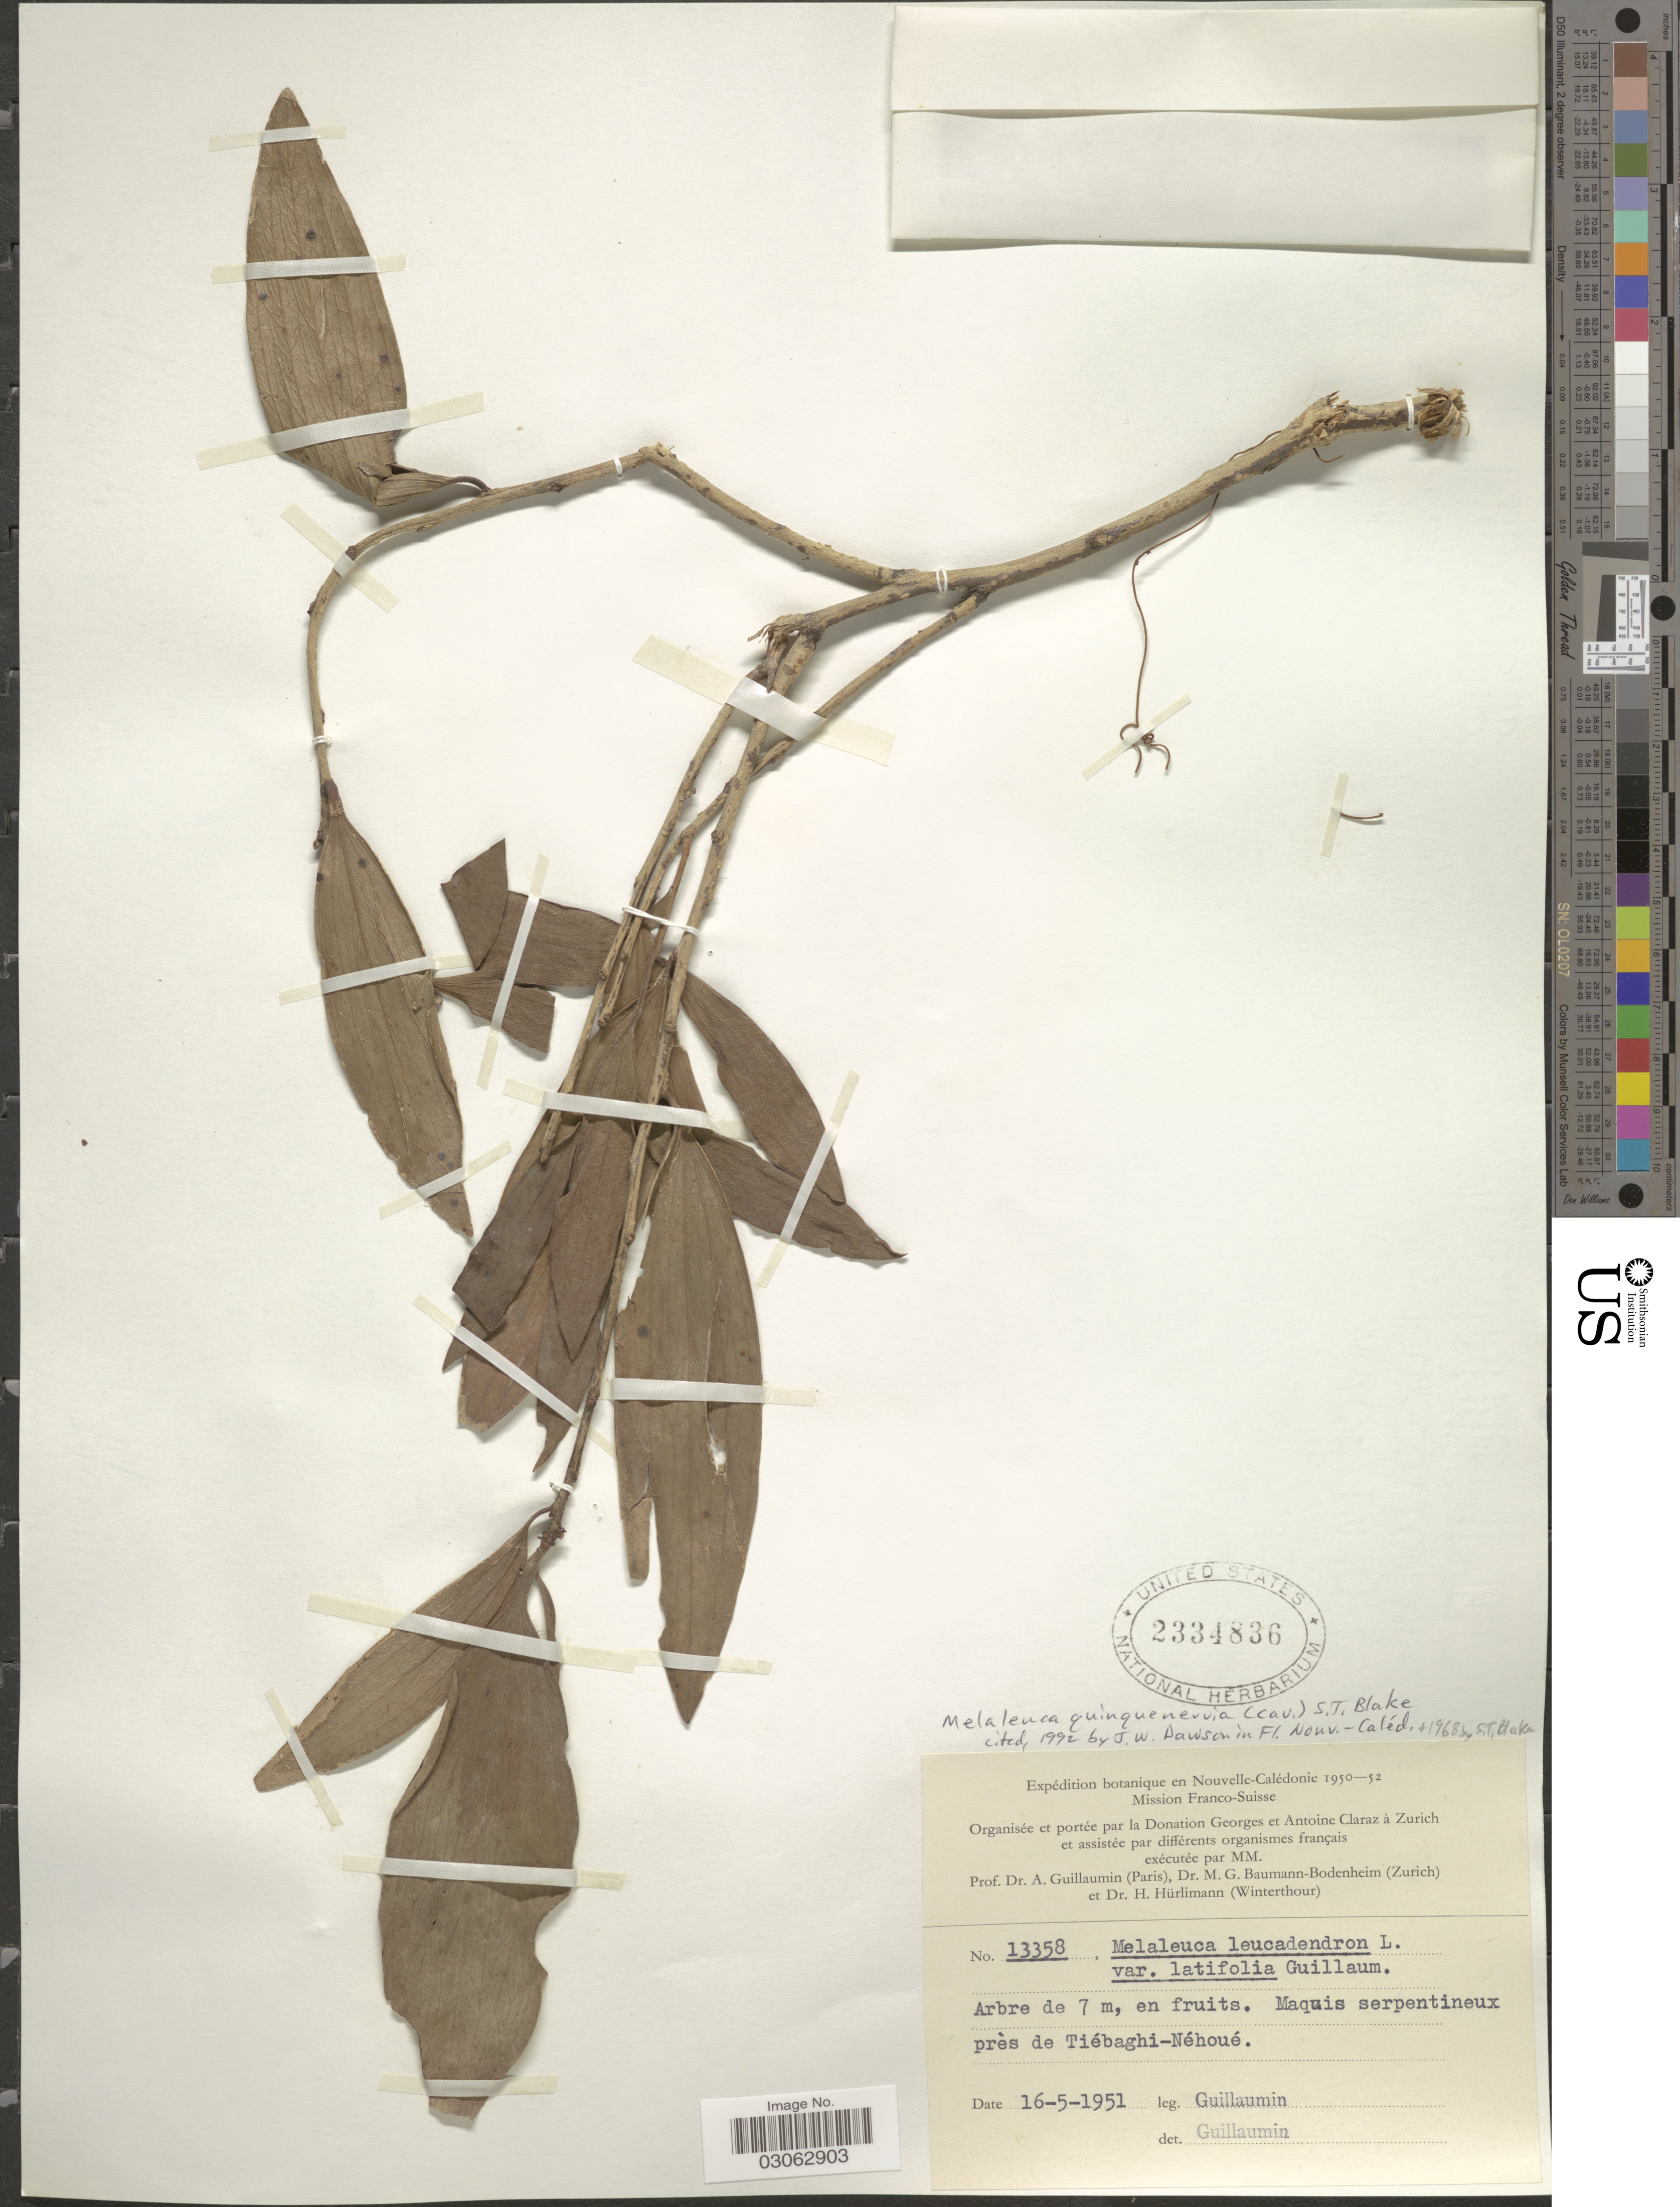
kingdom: Plantae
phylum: Tracheophyta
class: Magnoliopsida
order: Myrtales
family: Myrtaceae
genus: Melaleuca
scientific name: Melaleuca quinquenervia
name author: (Cav.) S.T. Blake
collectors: A. Guillaumin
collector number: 13358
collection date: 1951-05-16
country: New Caledonia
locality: Maquis serpentineux près de Tiébaghi-Néhoué.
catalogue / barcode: US 2334836